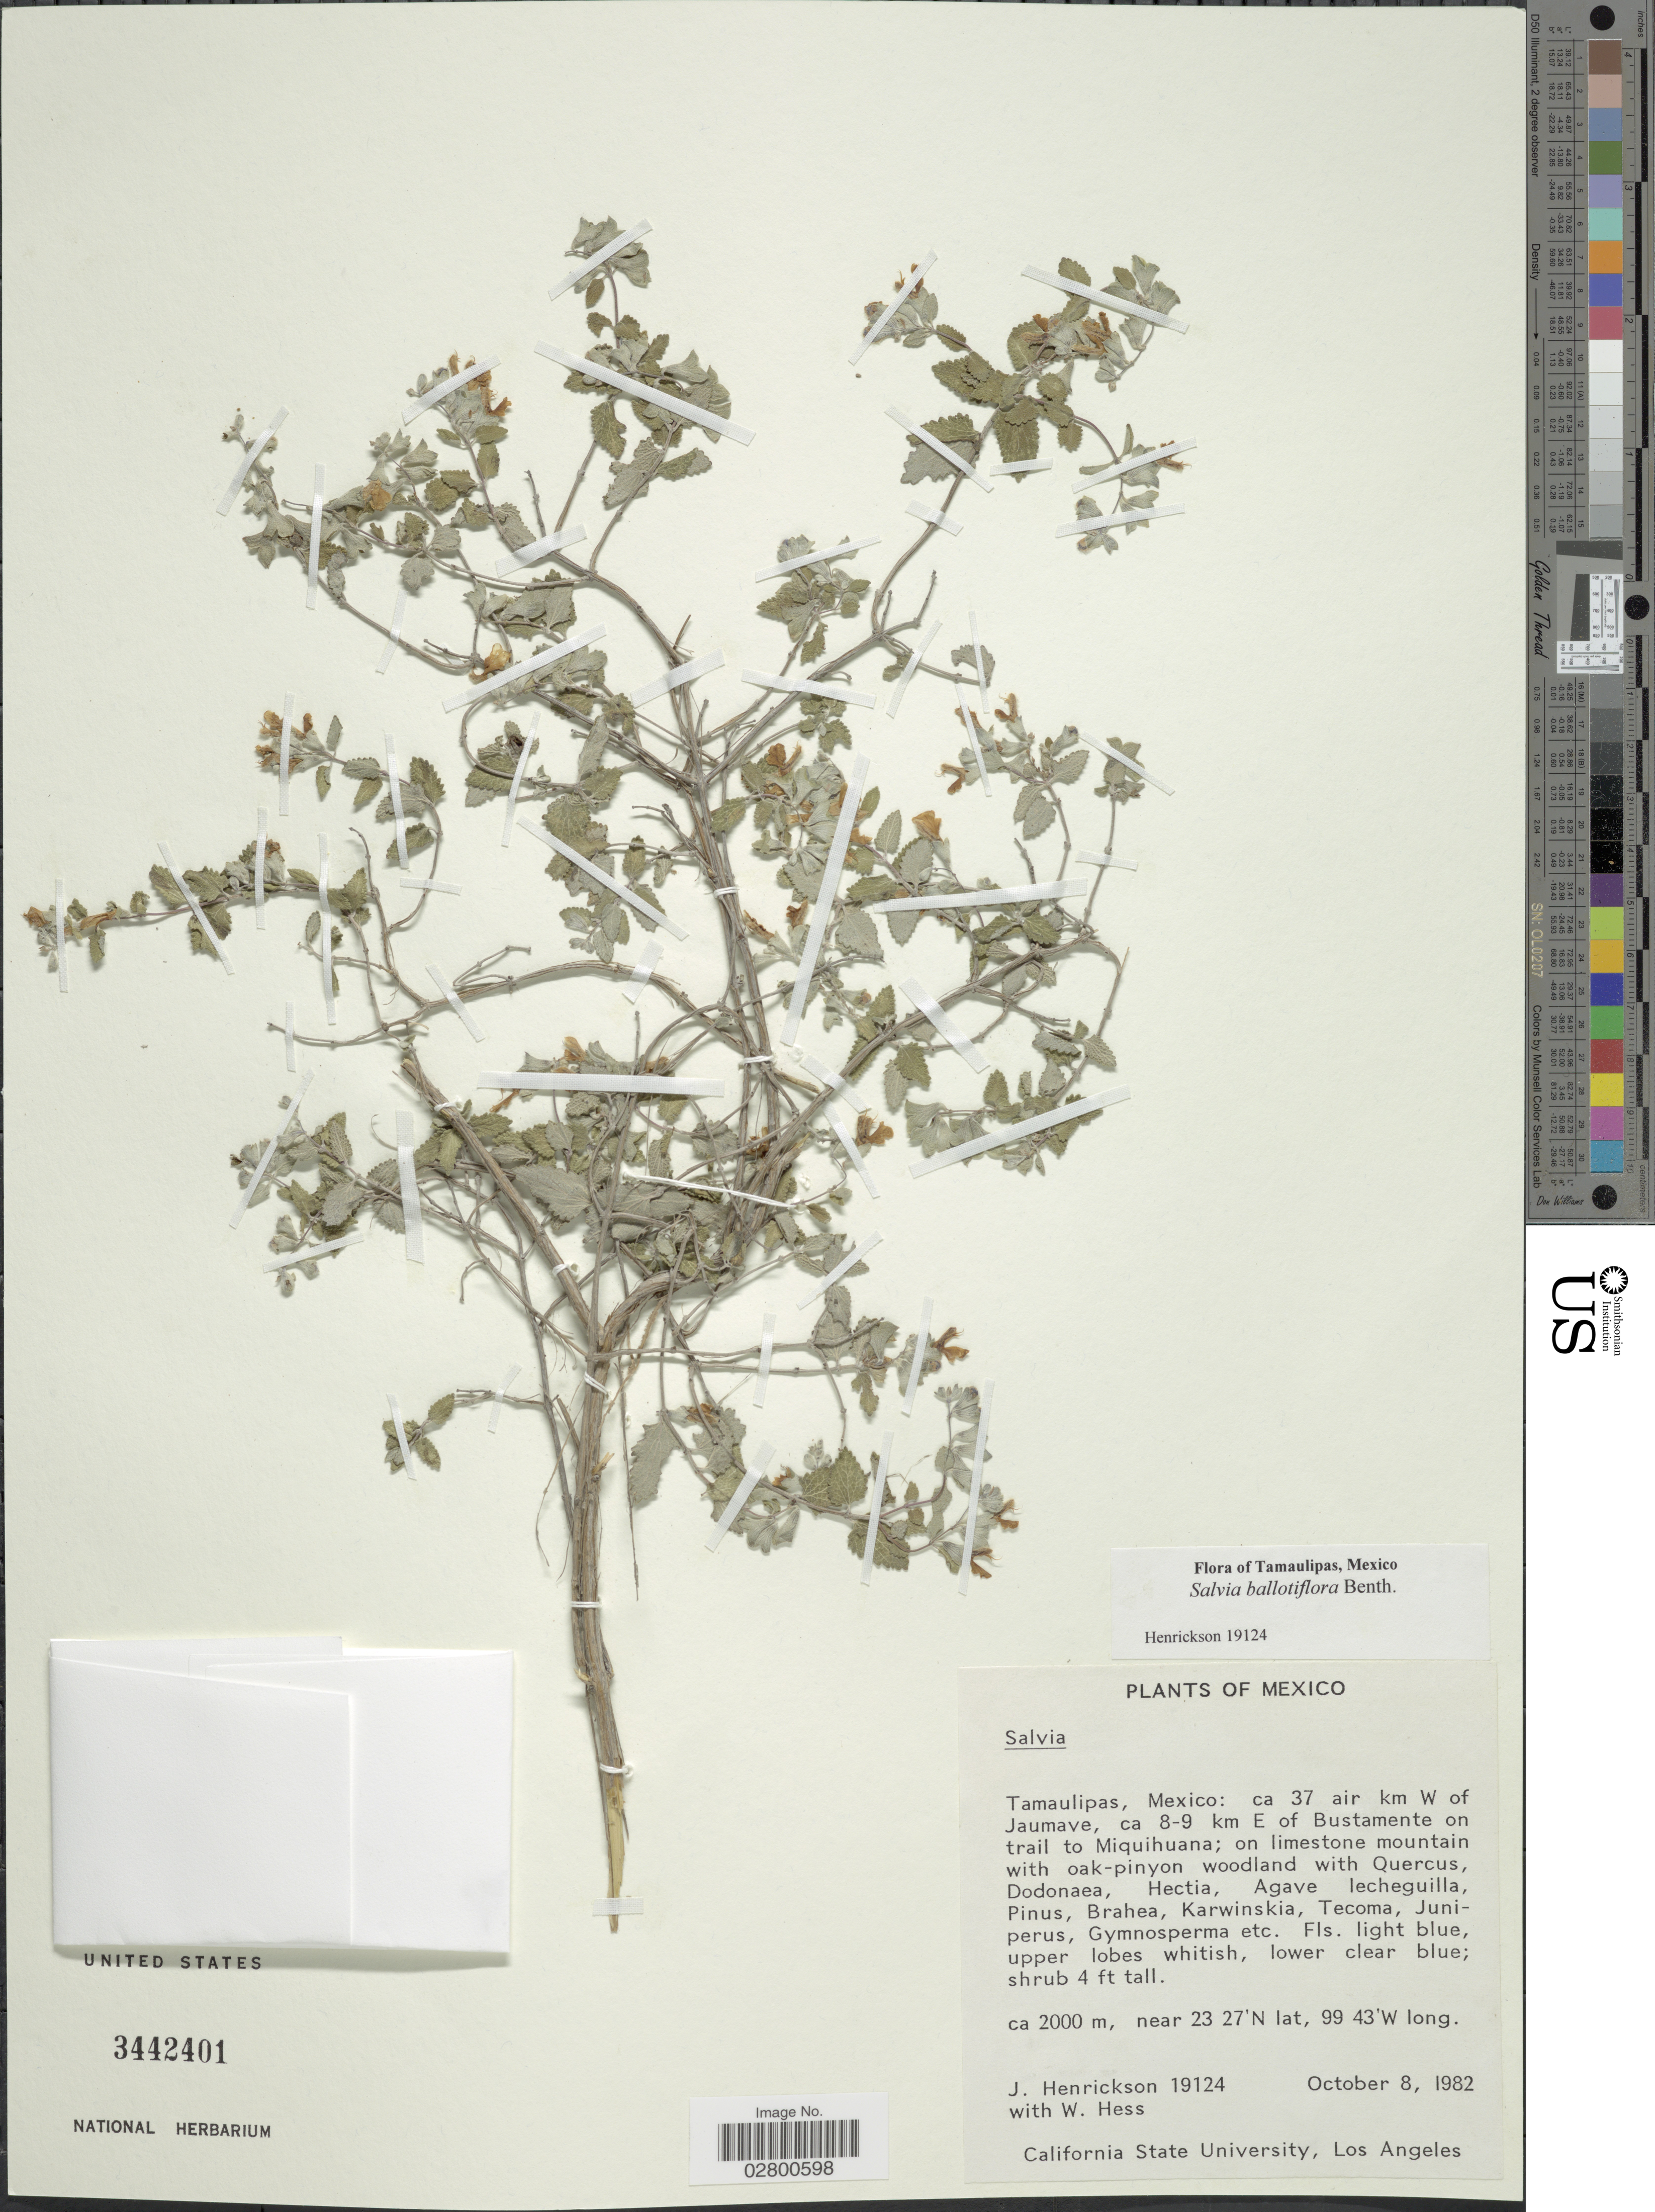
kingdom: Plantae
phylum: Tracheophyta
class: Magnoliopsida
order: Lamiales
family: Lamiaceae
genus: Salvia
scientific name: Salvia ballotiflora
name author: Benth.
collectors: J. Henrickson & W. Hess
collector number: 19124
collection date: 1982-10-08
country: Mexico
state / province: Tamaulipas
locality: Ca 37 air km W of Jaumave, ca 8-9 km E of Bustamente on trail to Miquihuana; on limestone mountain.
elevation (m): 2000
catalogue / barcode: US 3442401